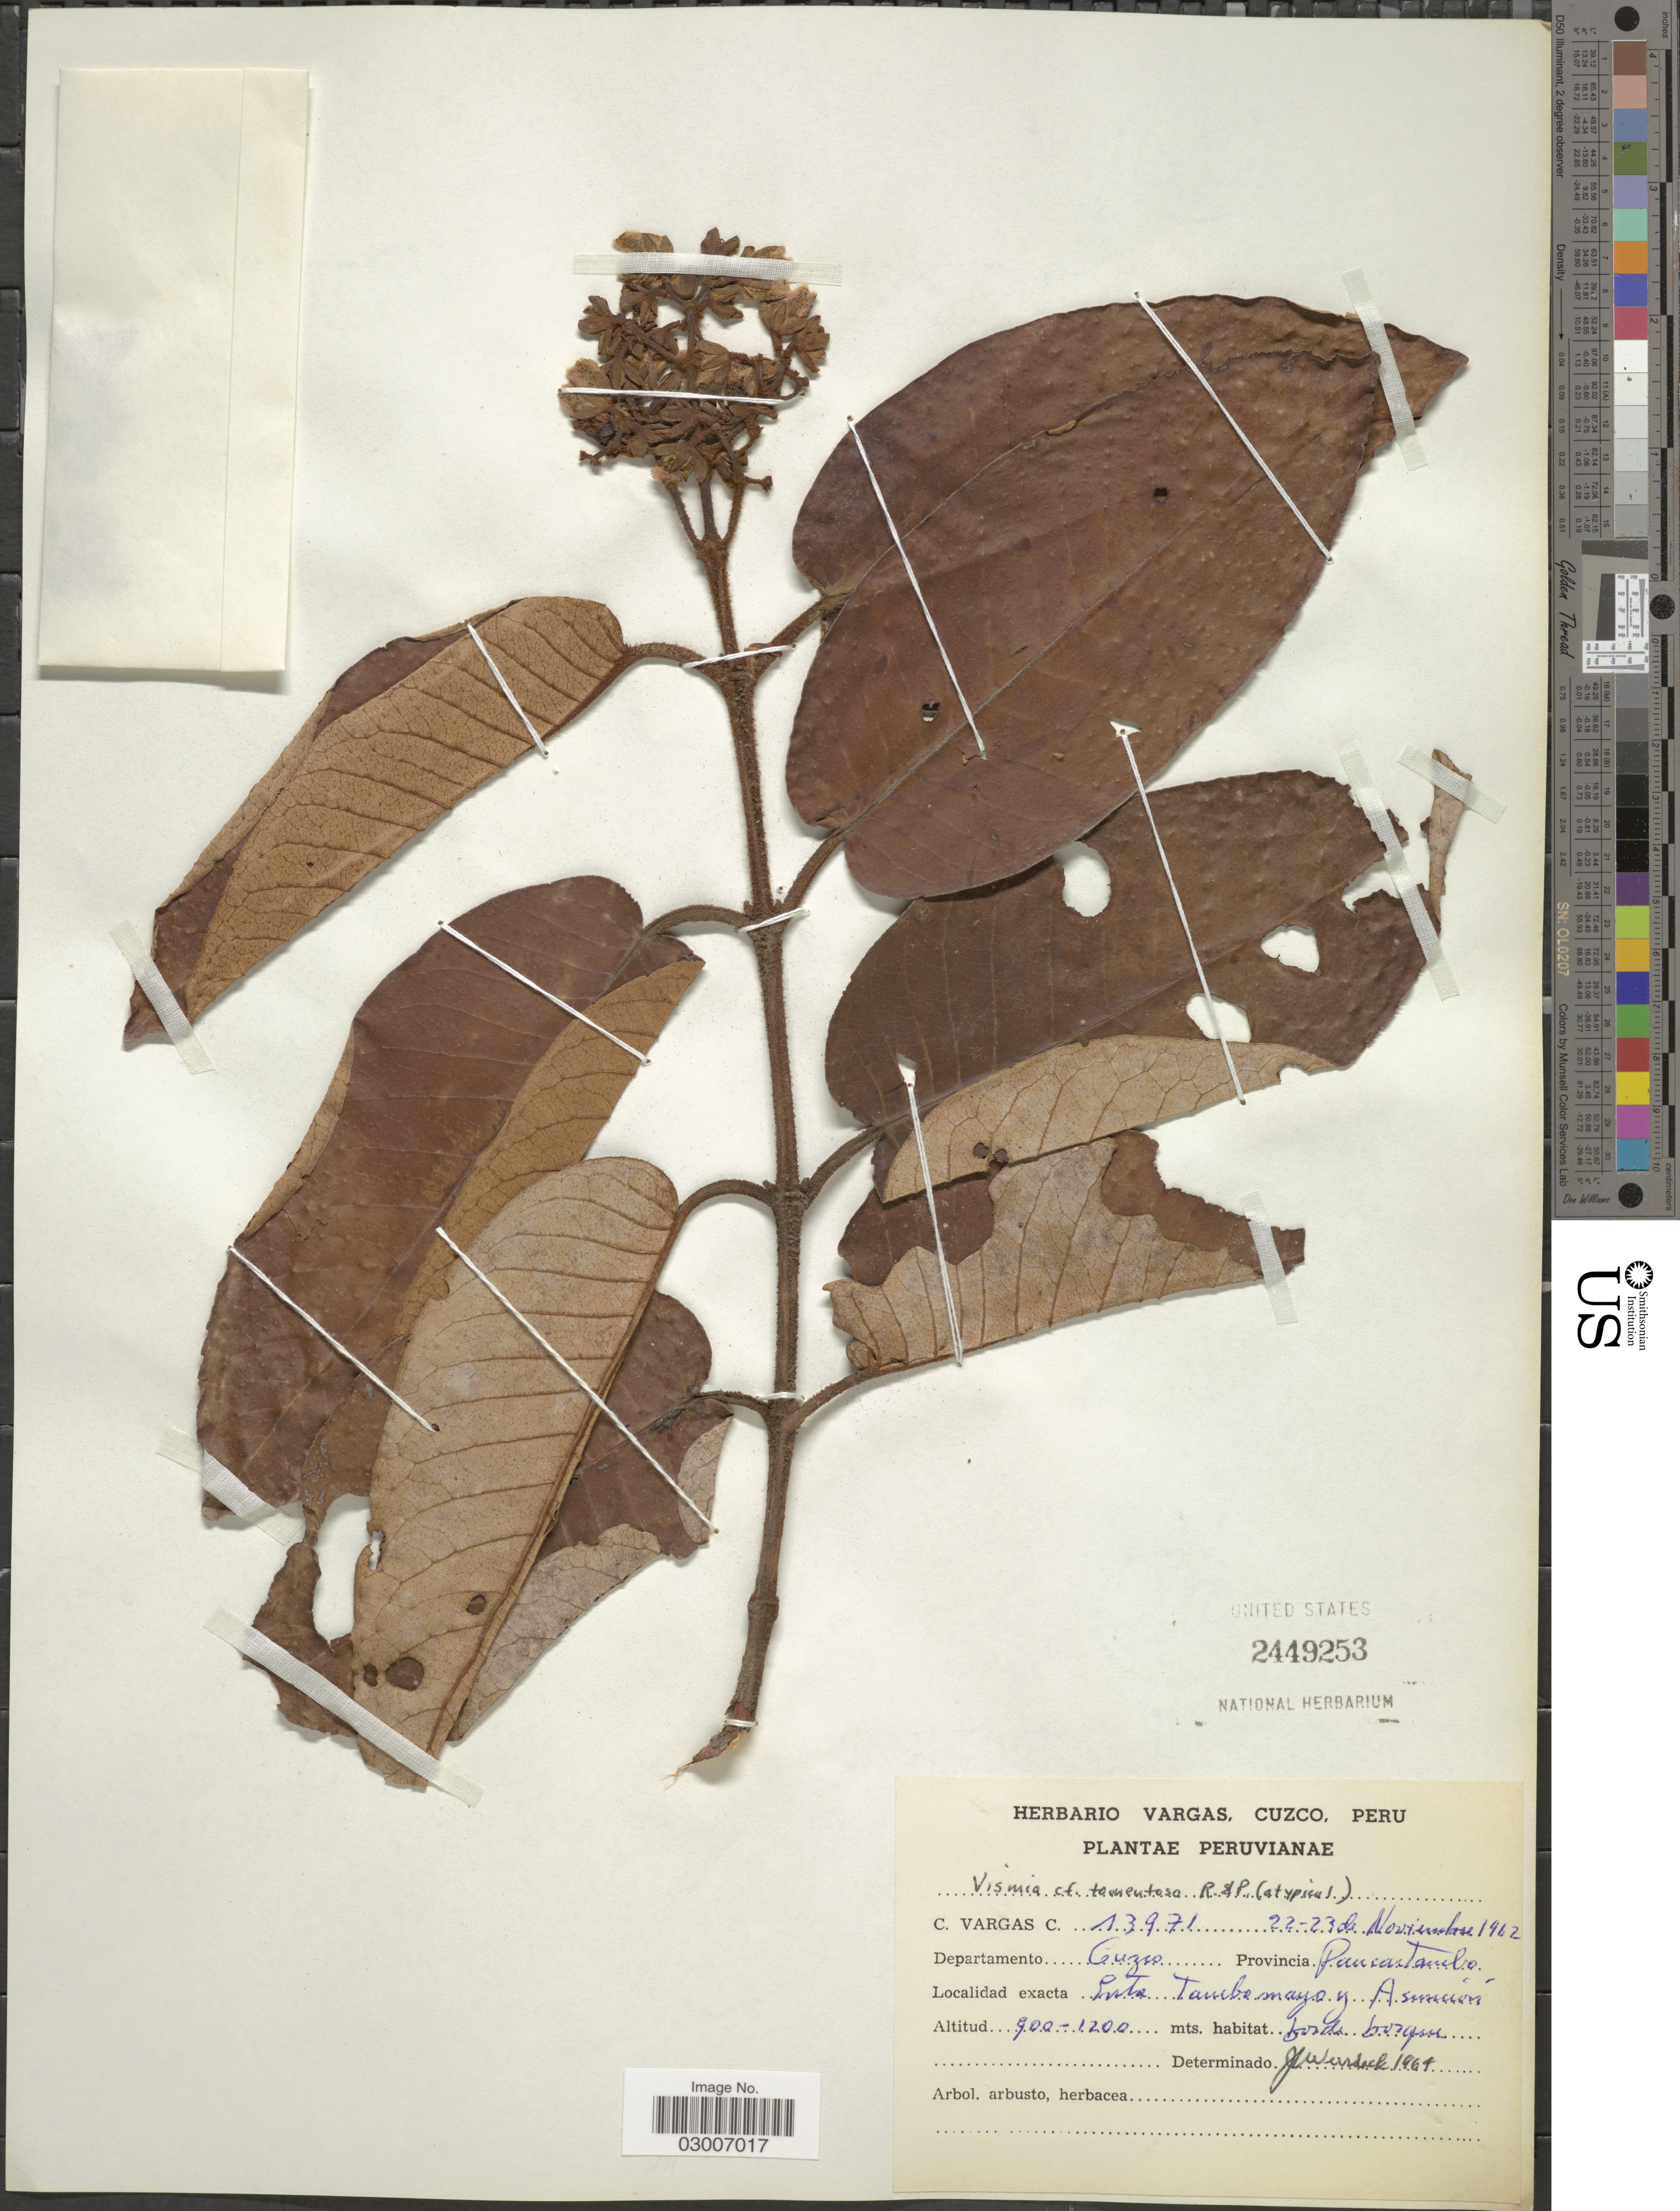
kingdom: Plantae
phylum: Tracheophyta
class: Magnoliopsida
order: Malpighiales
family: Hypericaceae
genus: Vismia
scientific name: Vismia tomentosa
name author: Ruiz & Pav.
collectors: C. Vargas Calderón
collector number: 13971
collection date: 1962-11-22/1962-11-23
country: Peru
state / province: Cusco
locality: Departamento Cuzco. Provincia Paucartambo. Entre Tambomayo y Asunción.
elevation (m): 900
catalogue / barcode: US 2449253